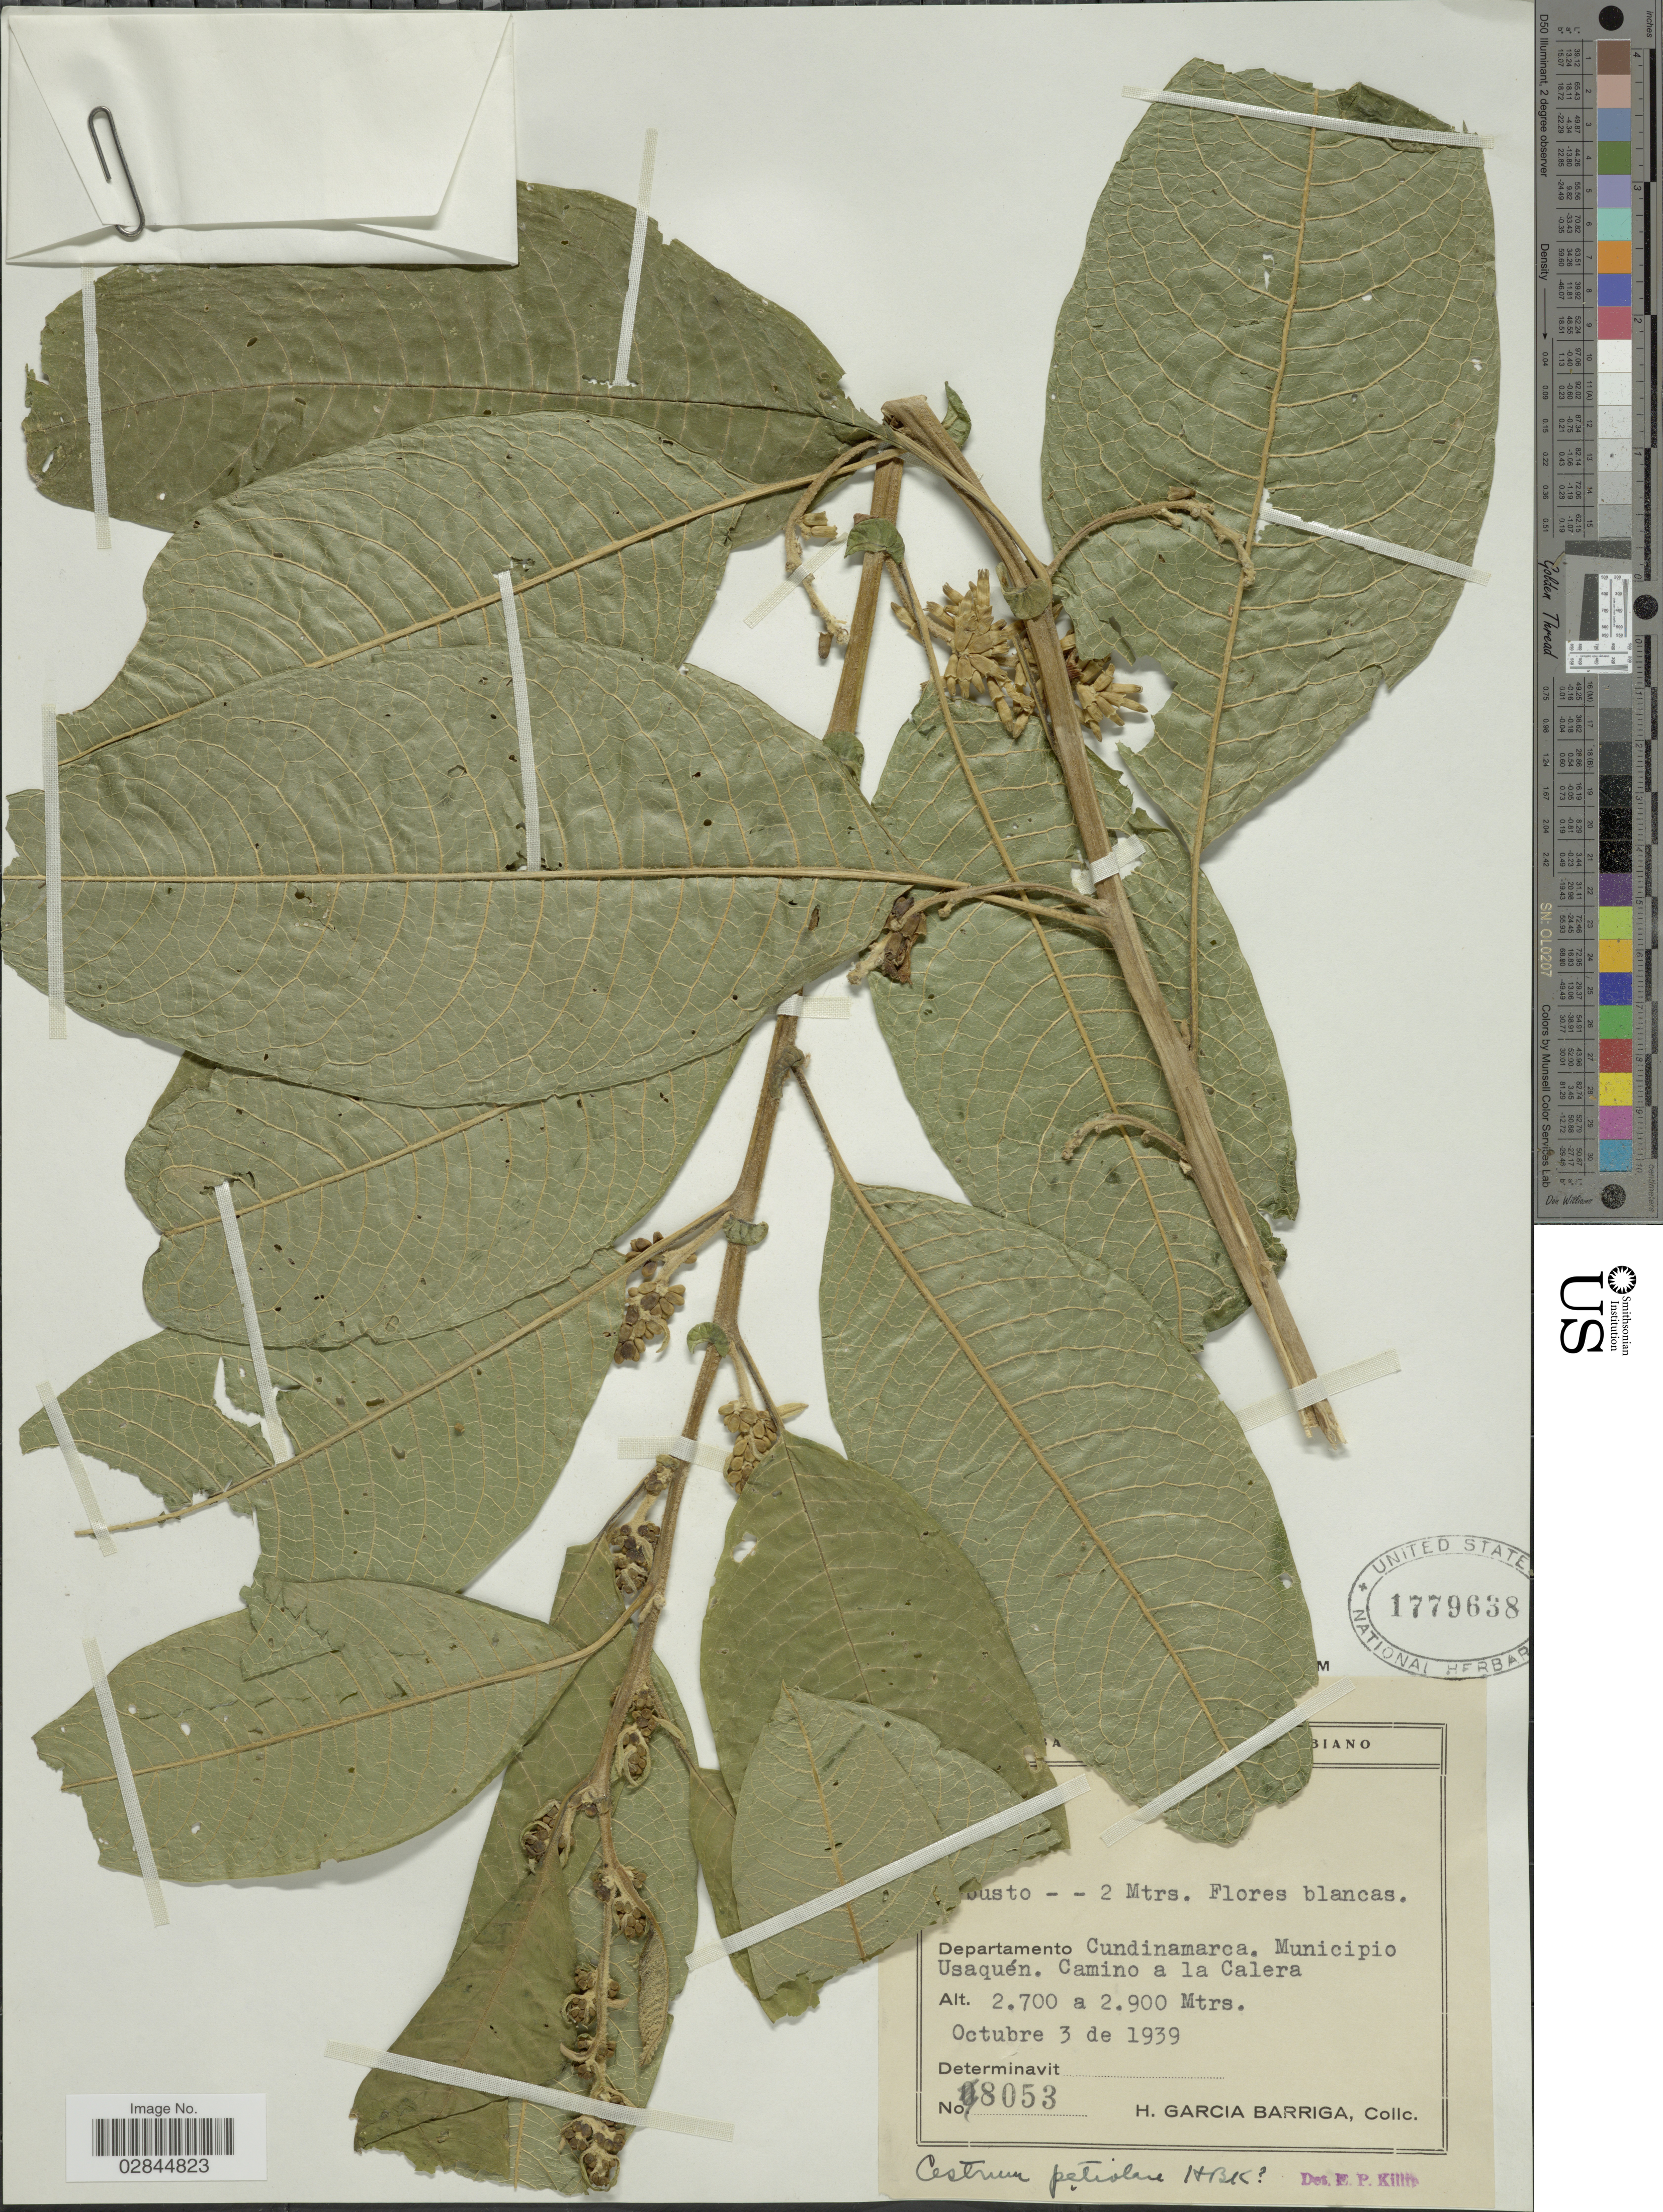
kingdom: Plantae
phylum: Tracheophyta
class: Magnoliopsida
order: Solanales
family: Solanaceae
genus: Cestrum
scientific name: Cestrum petiolare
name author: Kunth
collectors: H. García Barriga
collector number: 8053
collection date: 1939-10-03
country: Colombia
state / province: Cundinamarca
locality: Departamento Cundinamarca. Municipio Usaquén. Camino a la Calera.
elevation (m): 2700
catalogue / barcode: US 1779638